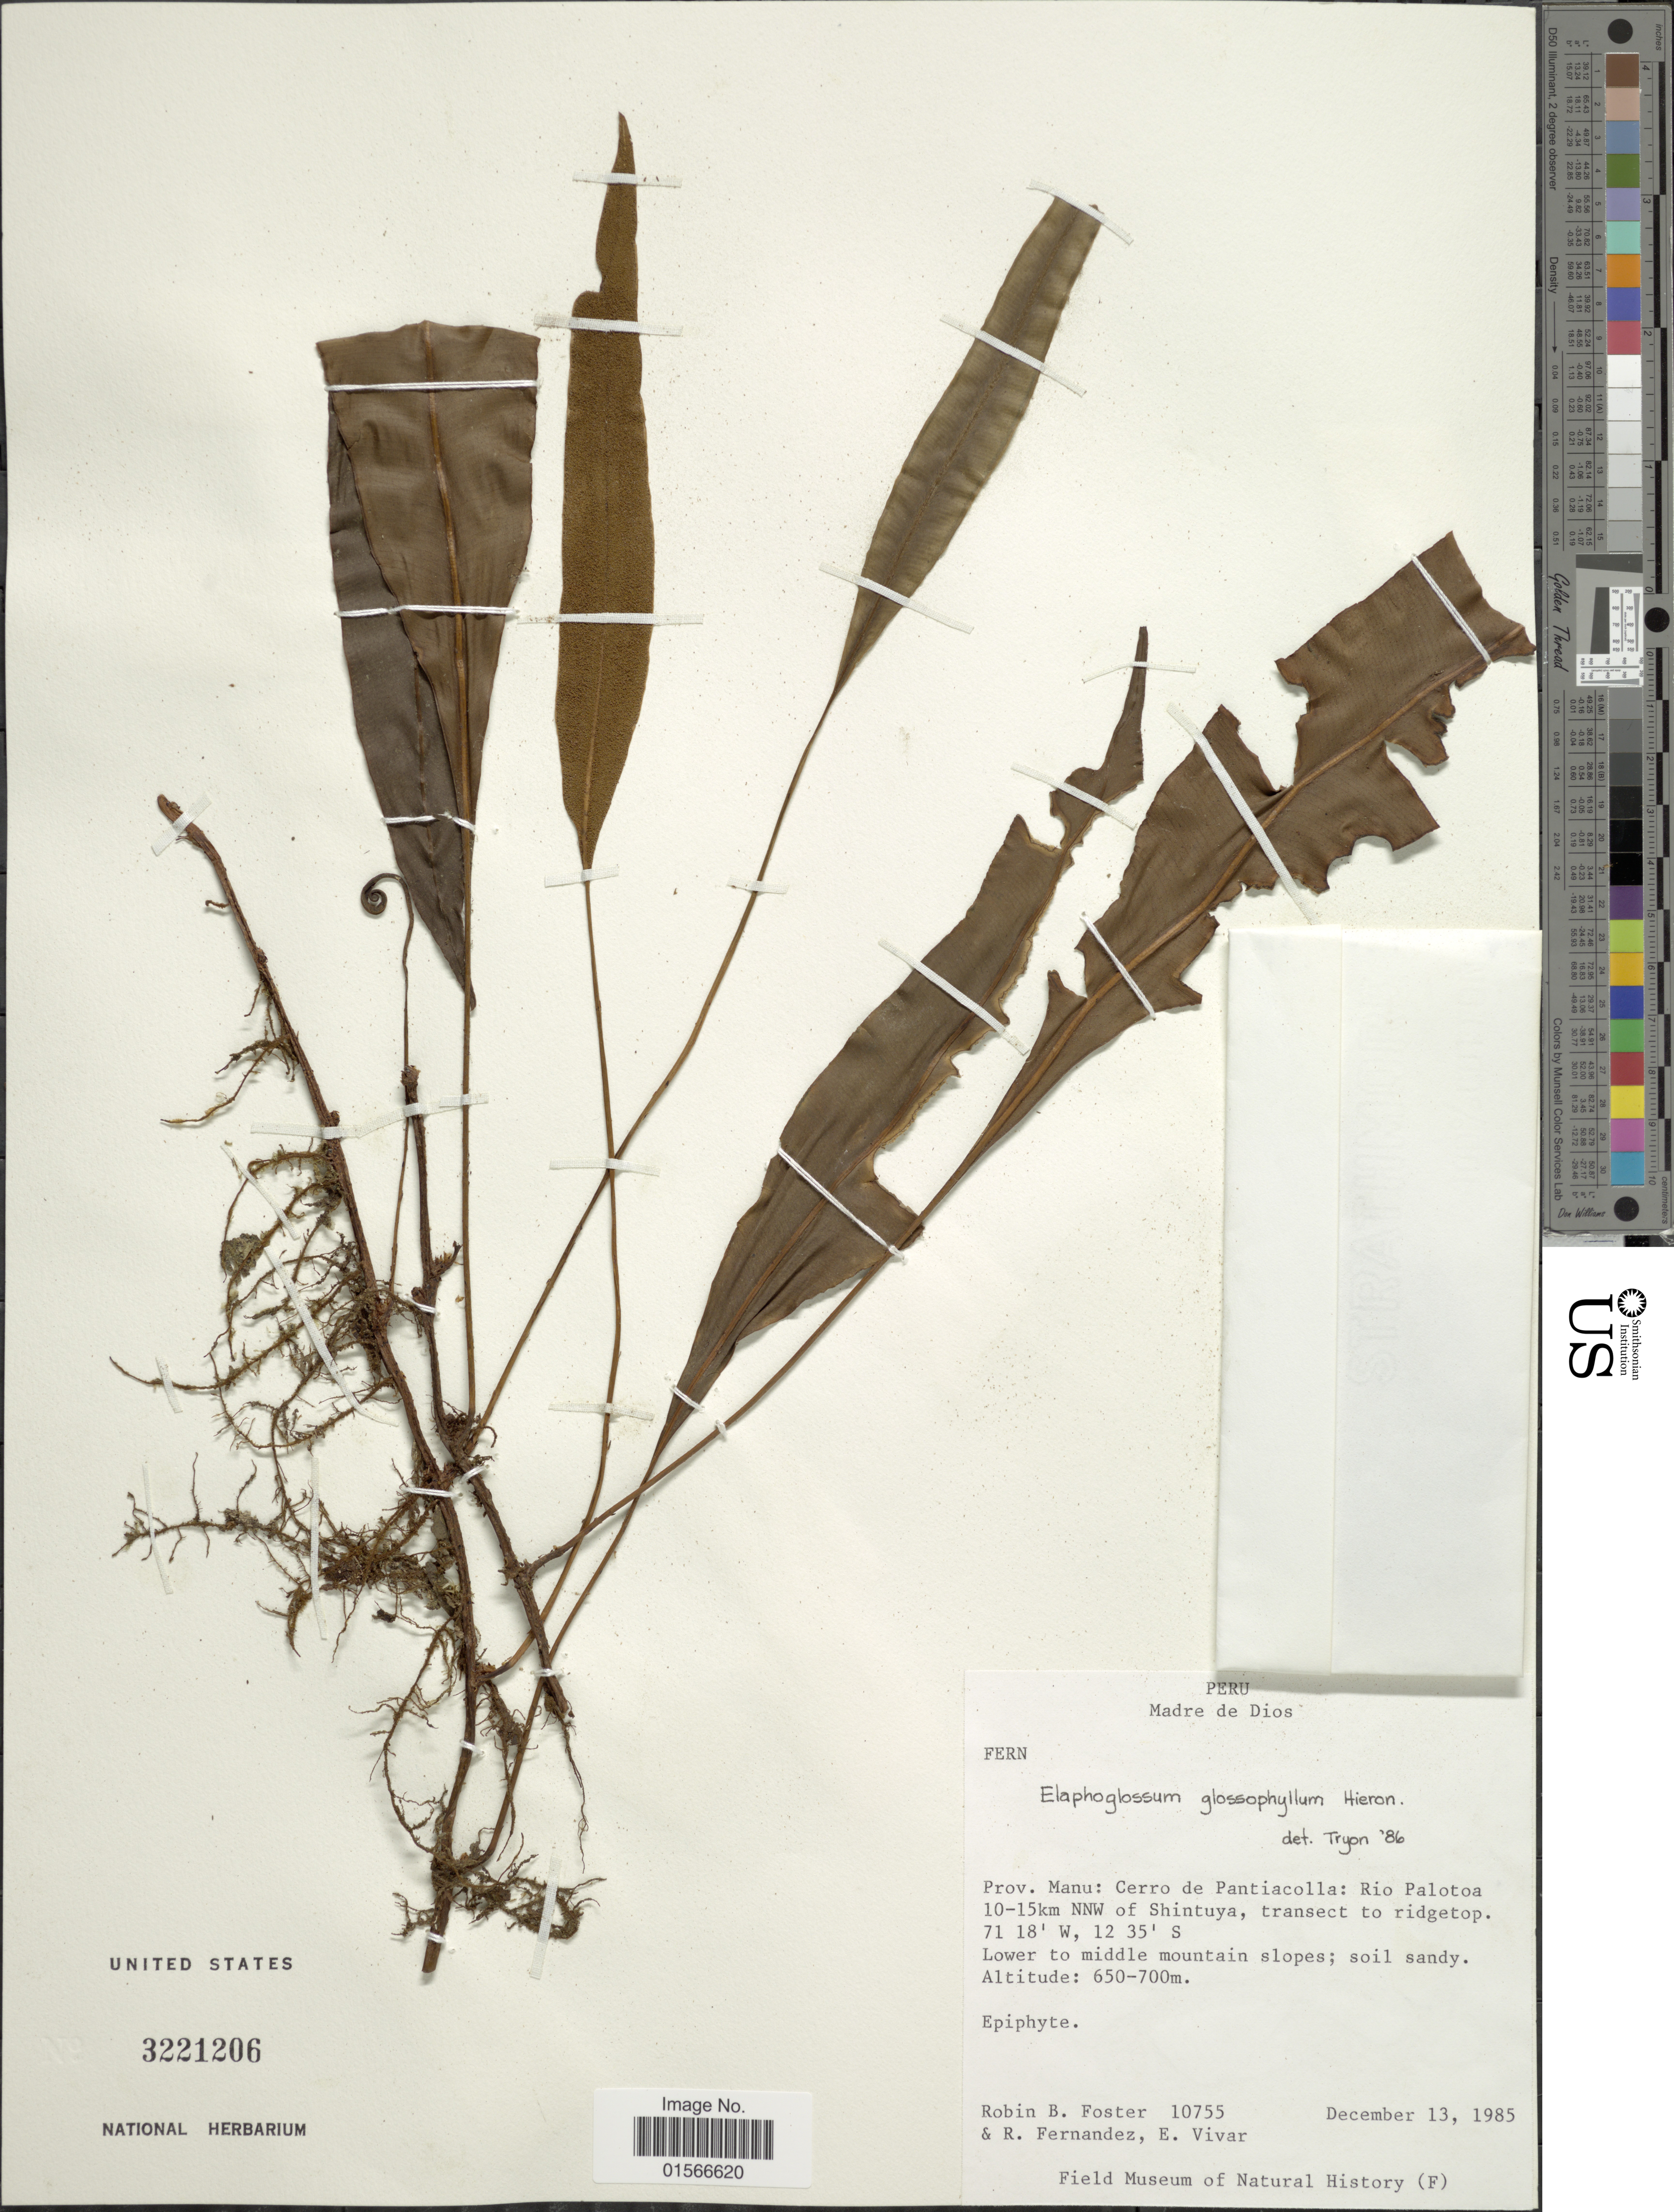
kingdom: Plantae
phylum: Tracheophyta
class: Polypodiopsida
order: Polypodiales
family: Dryopteridaceae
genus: Elaphoglossum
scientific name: Elaphoglossum glossophyllum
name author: Hieron.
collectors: R. B. Foster, R. Fernandez & E. Vivar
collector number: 10755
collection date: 1985-12-13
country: Peru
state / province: Madre de Dios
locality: Prov. Manu: Cerro de Pantiacolla: Rio Palotoa 10-15km NNW of Shintuya, transect to ridgetop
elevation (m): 650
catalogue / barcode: US 3221206